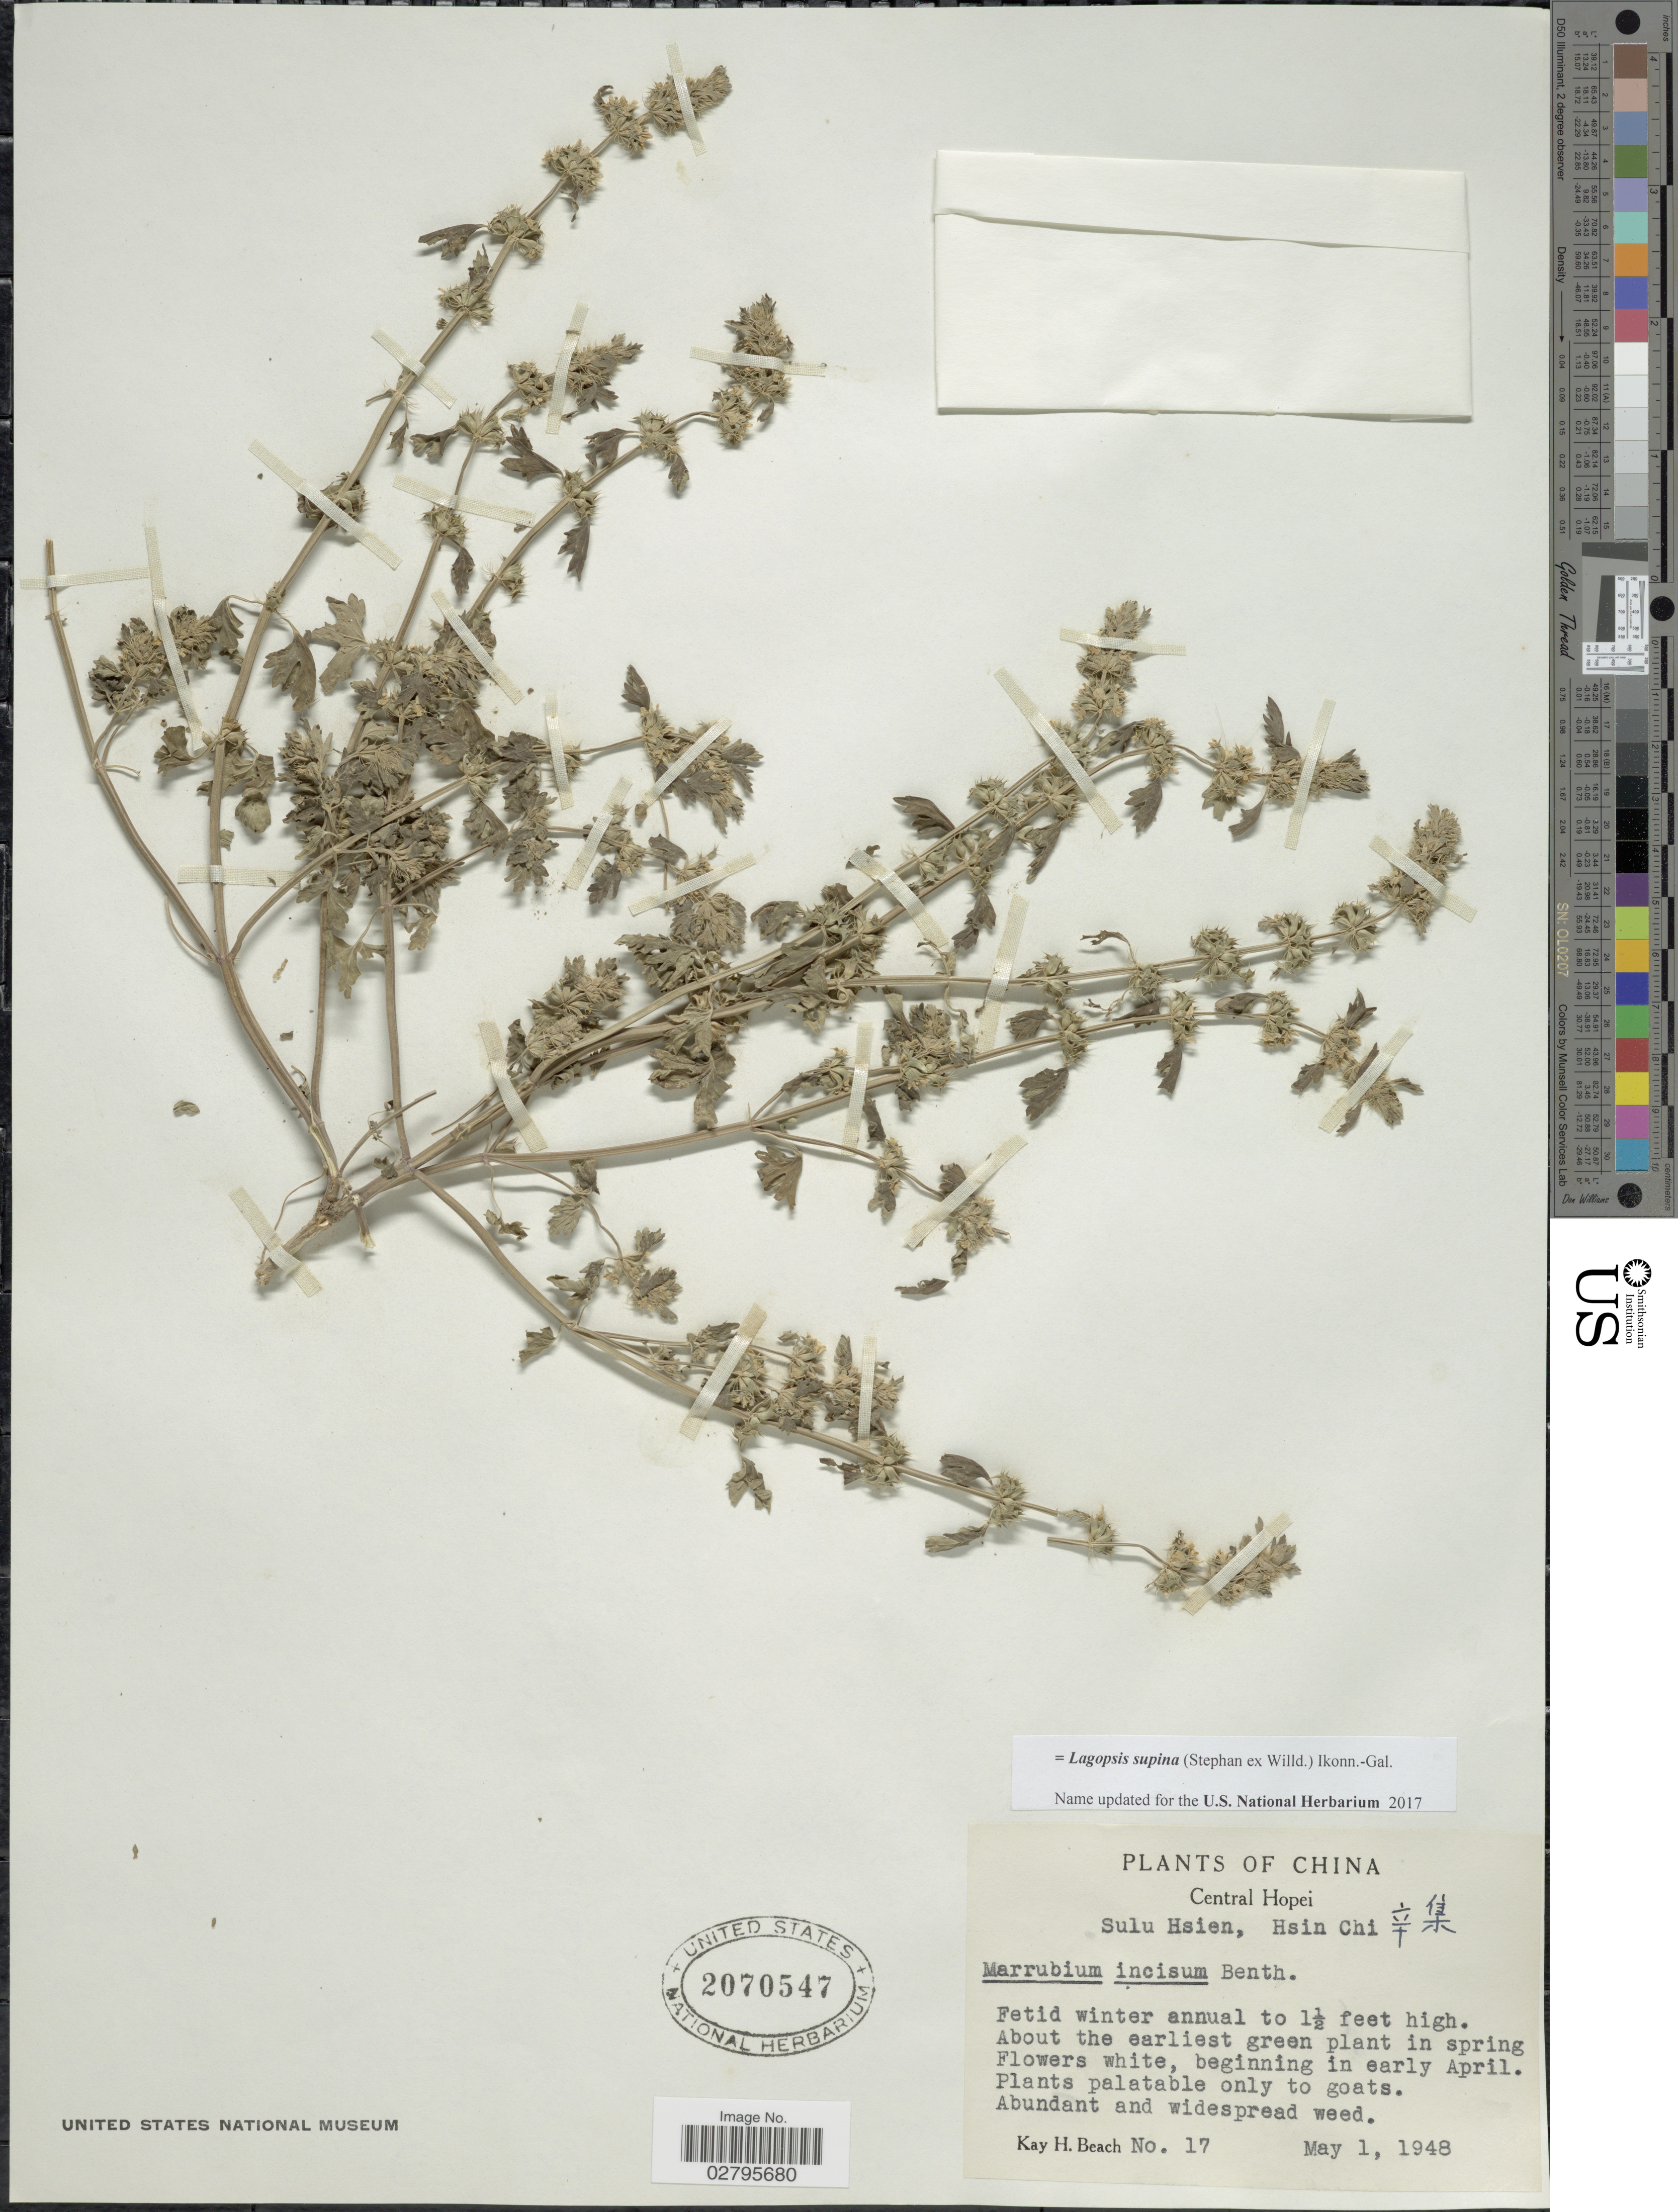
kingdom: Plantae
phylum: Tracheophyta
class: Magnoliopsida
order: Lamiales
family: Lamiaceae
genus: Lagopsis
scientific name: Lagopsis supina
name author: (Steph. ex Willd.) Ikonn.-Gal.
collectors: K. H. Beach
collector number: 17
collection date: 1948-05-01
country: China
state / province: Hebei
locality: Central Hopei, Sulu Hsien, Hsin Chi.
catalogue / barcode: US 2070547